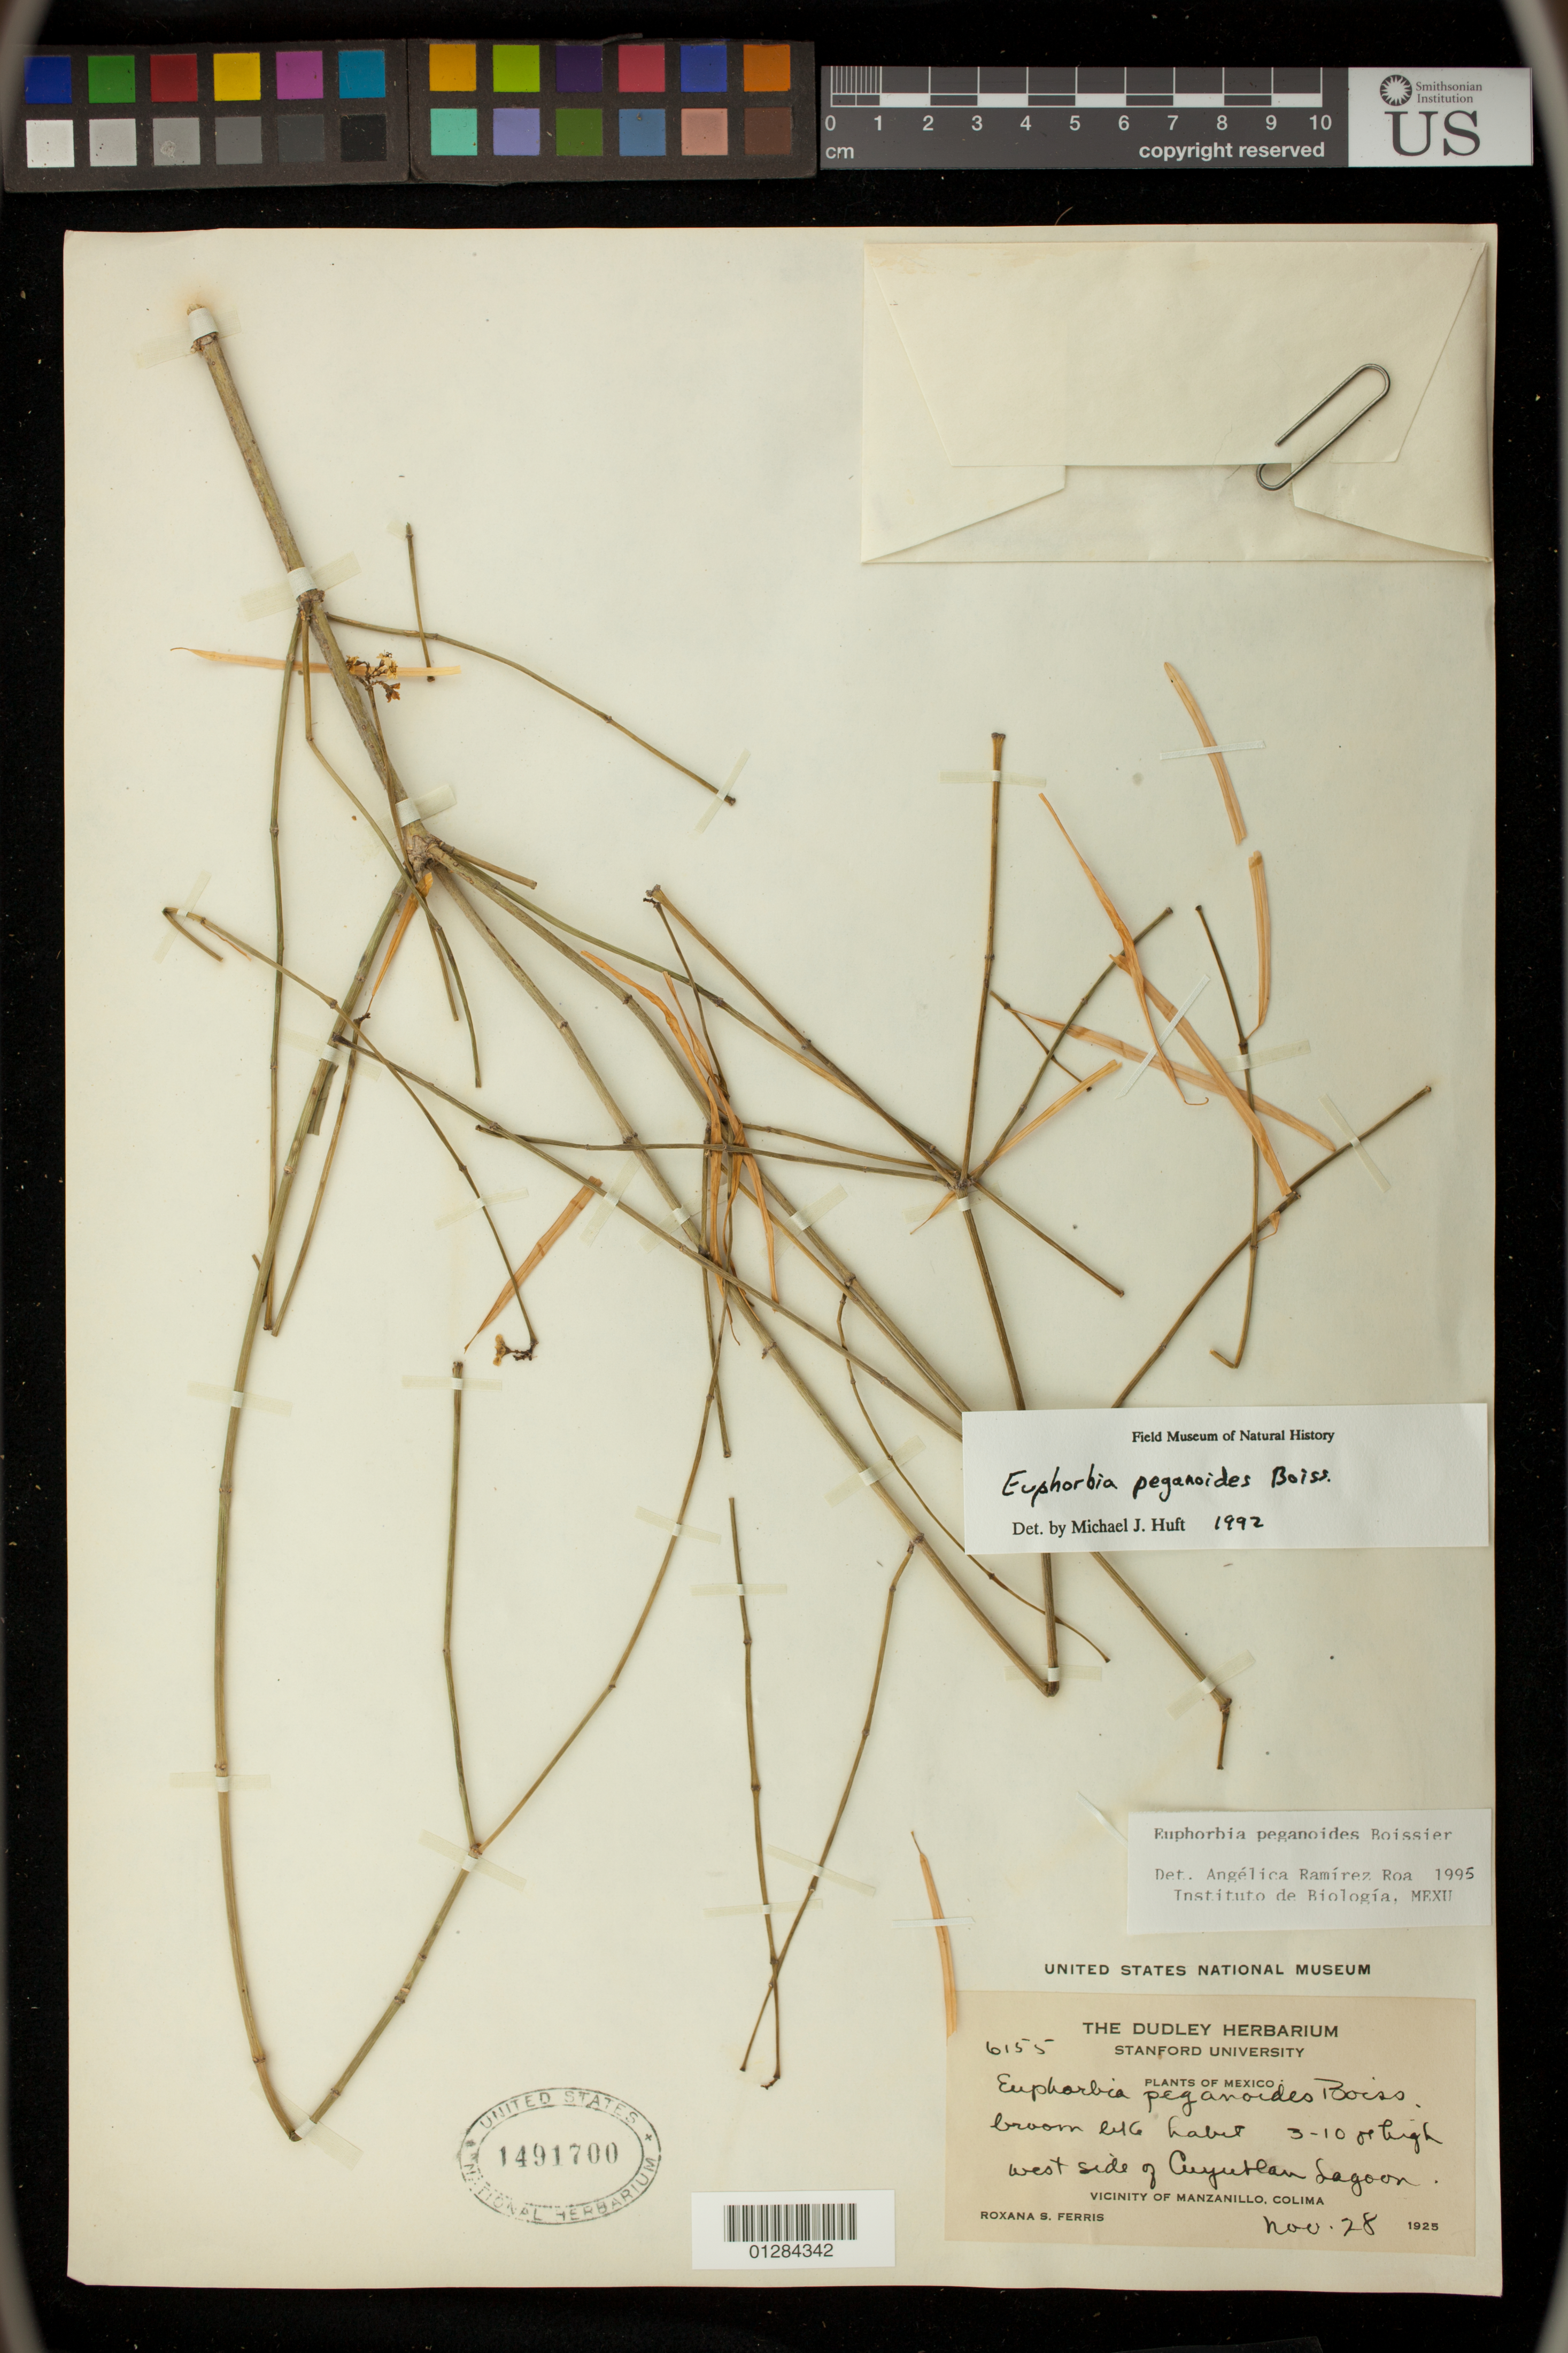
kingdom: Plantae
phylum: Tracheophyta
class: Magnoliopsida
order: Malpighiales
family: Euphorbiaceae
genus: Euphorbia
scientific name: Euphorbia peganoides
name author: Boiss.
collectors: R. S. Ferris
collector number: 6155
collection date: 1925-11-28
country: Mexico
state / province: Colima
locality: west side of Cuyublan Lagoon, vicinity of Manzanillo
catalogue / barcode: US 1491700